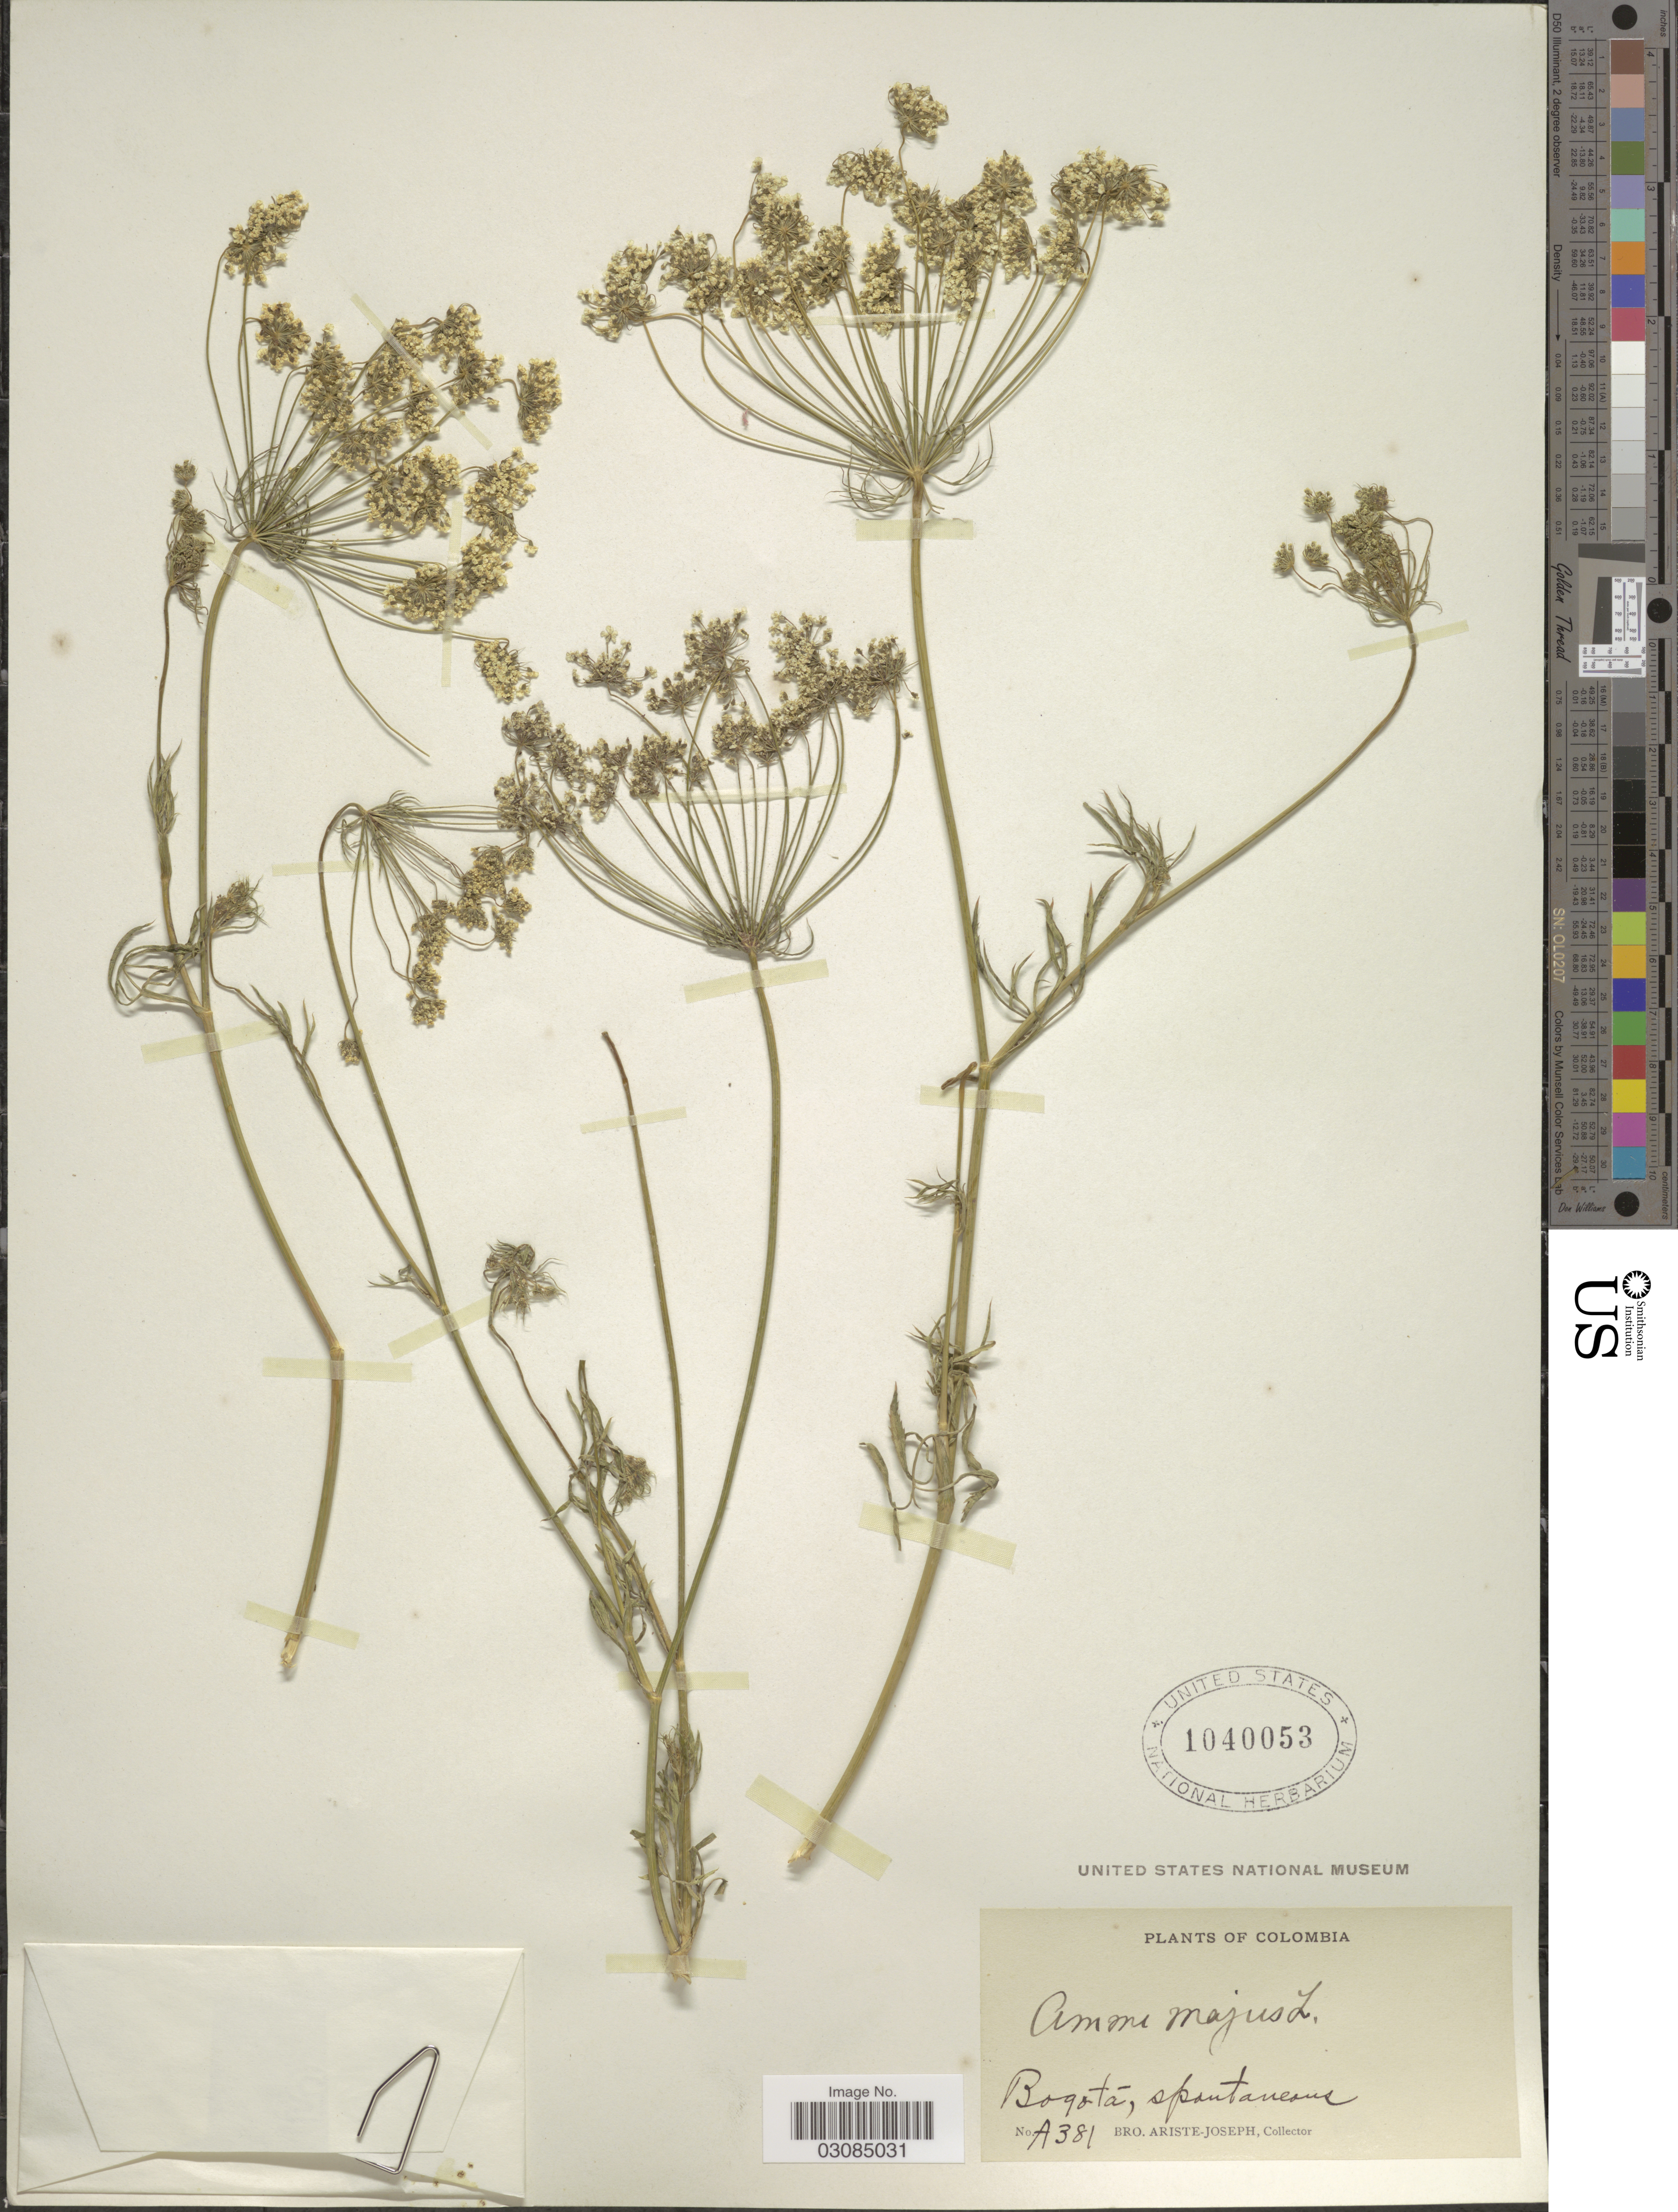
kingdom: Plantae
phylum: Tracheophyta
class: Magnoliopsida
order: Apiales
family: Apiaceae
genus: Ammi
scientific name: Ammi majus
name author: L.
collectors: Bro. Ariste-Joseph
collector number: A381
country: Colombia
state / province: Bogota D.C.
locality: Bogotá, spantaneous.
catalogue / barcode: US 1040053